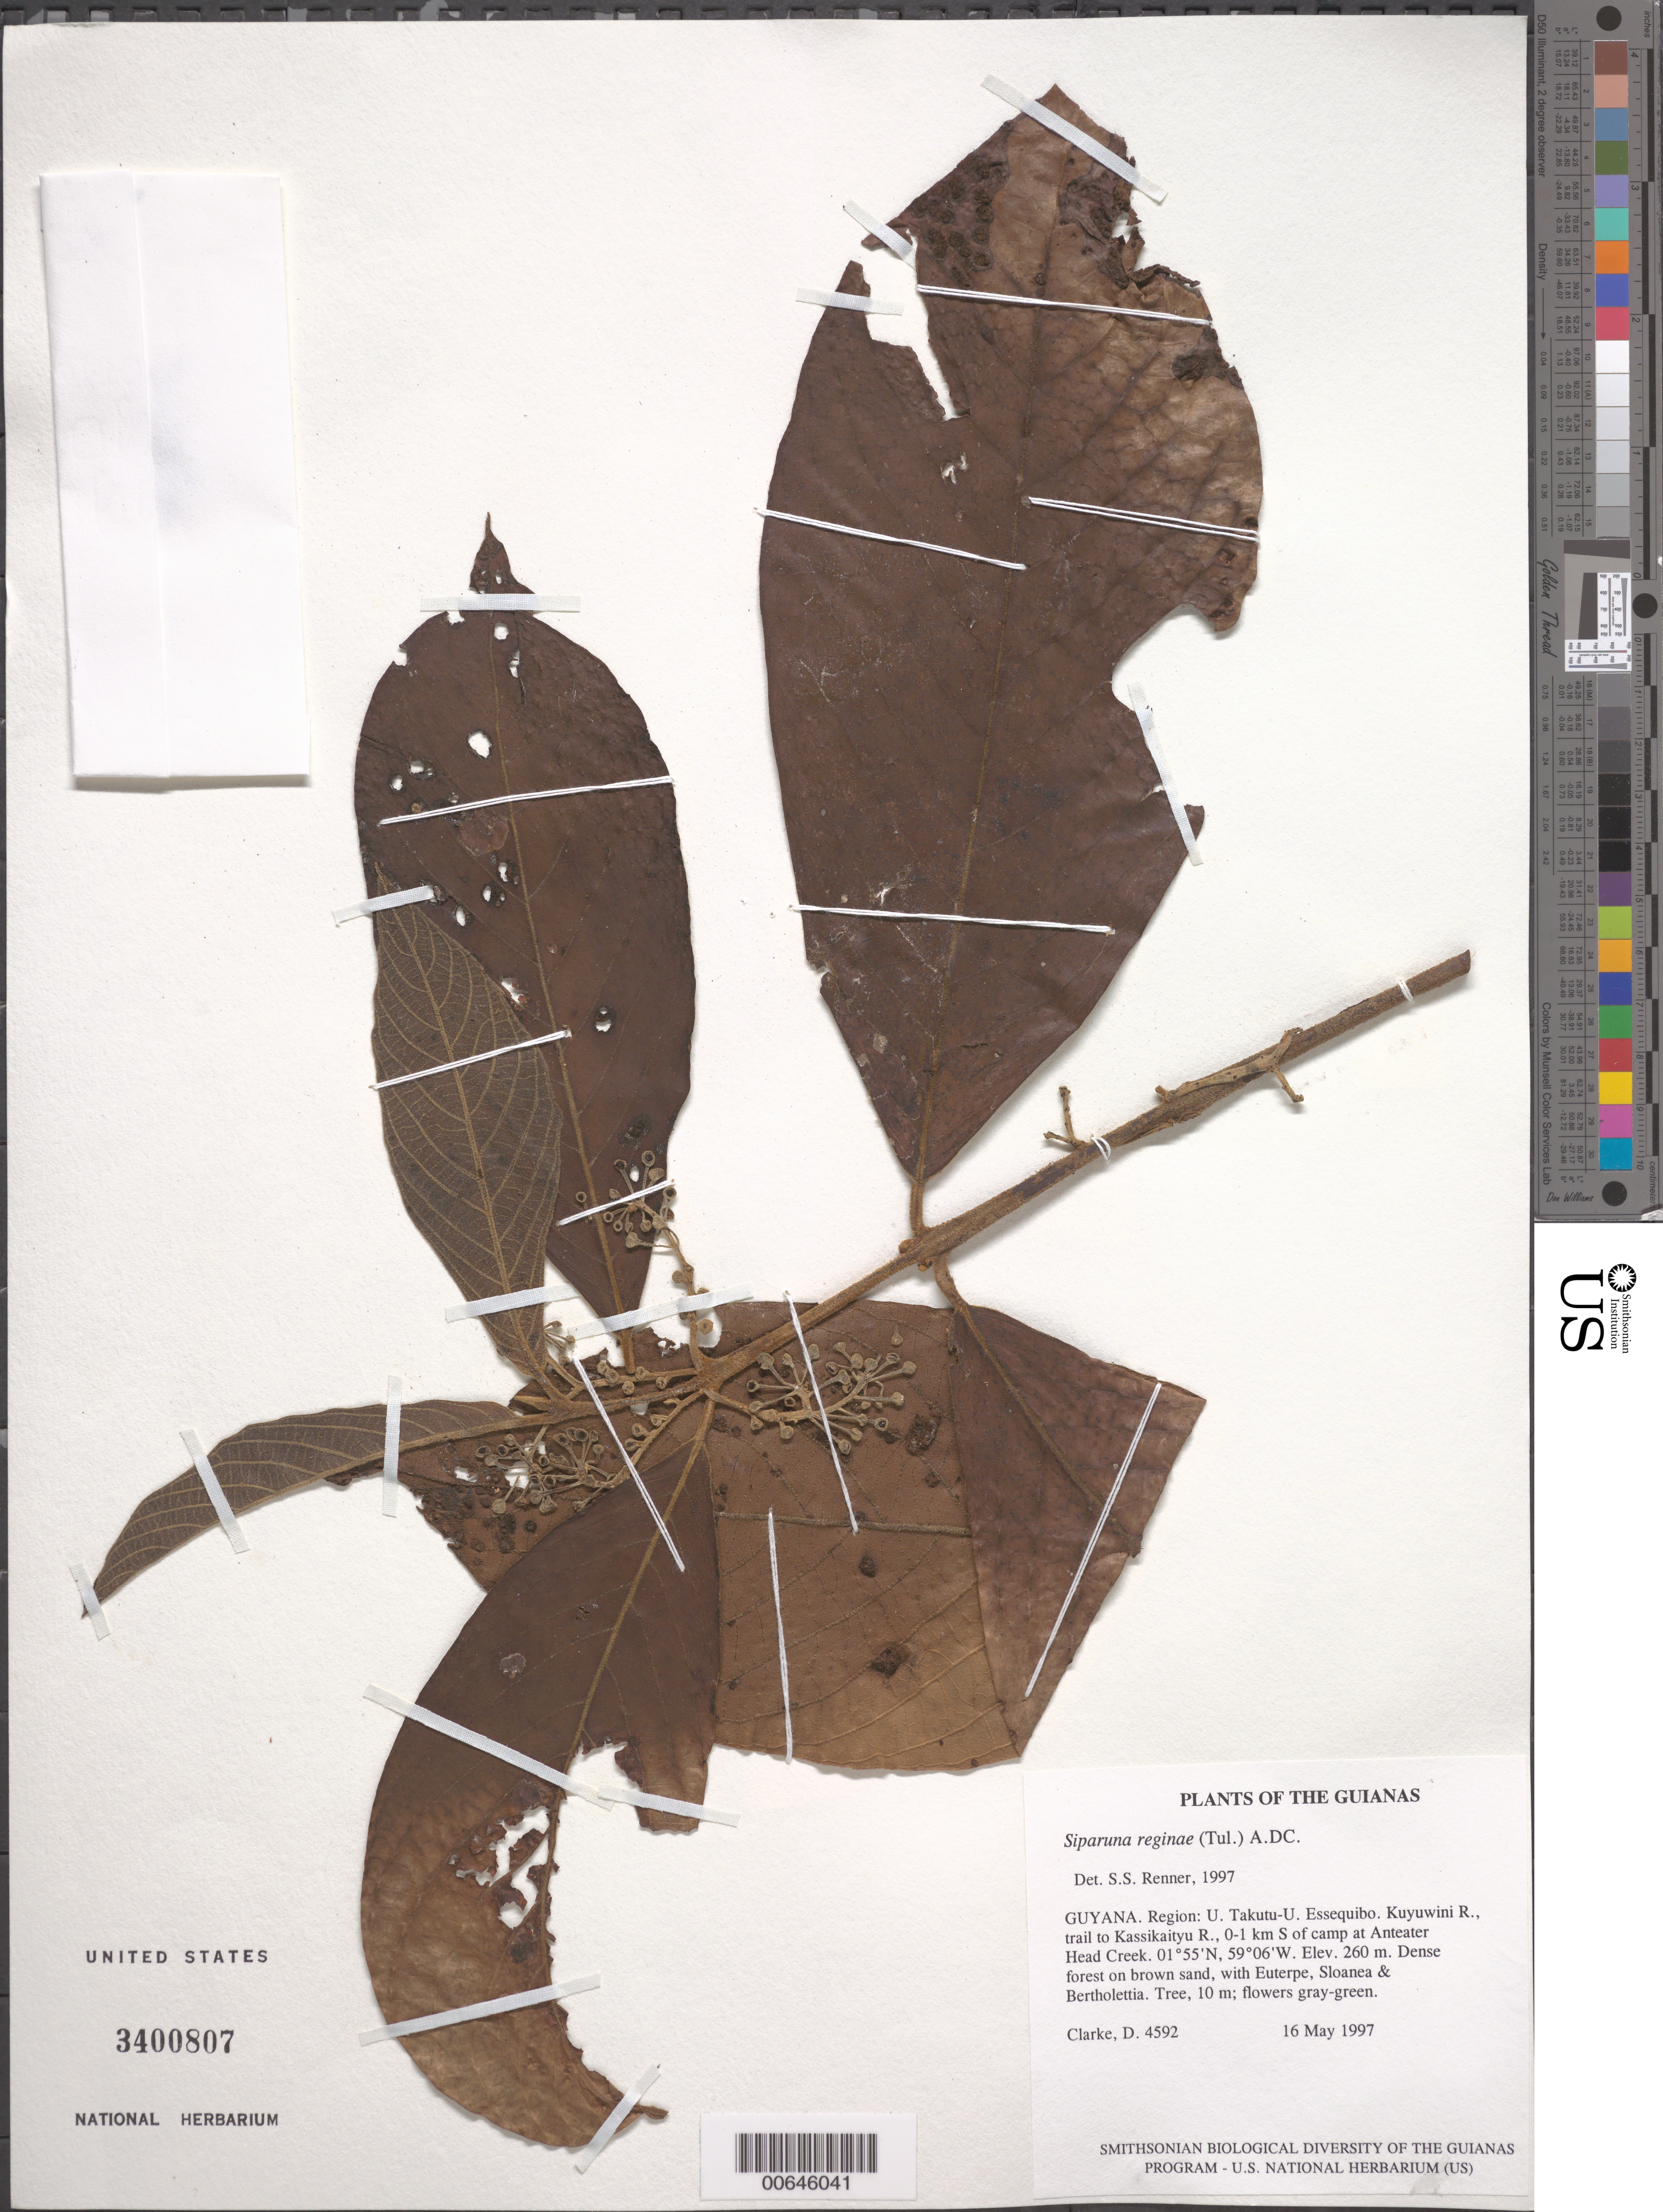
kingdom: Plantae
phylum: Tracheophyta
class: Magnoliopsida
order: Laurales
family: Siparunaceae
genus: Siparuna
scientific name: Siparuna reginae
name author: (Tul.) A. DC.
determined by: Renner, S. S.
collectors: H. D. Clarke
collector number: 4592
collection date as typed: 16 May 1997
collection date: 1997-05-16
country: Guyana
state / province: U. Takutu-U. Essequibo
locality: Kuyuwini R., trail to Kassikaityu R., 0-1 km S of camp at Anteater Head Creek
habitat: Dense forest on brown sand, with Euterpe, Sloanea & Bertholettia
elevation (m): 260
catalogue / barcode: US 3400807